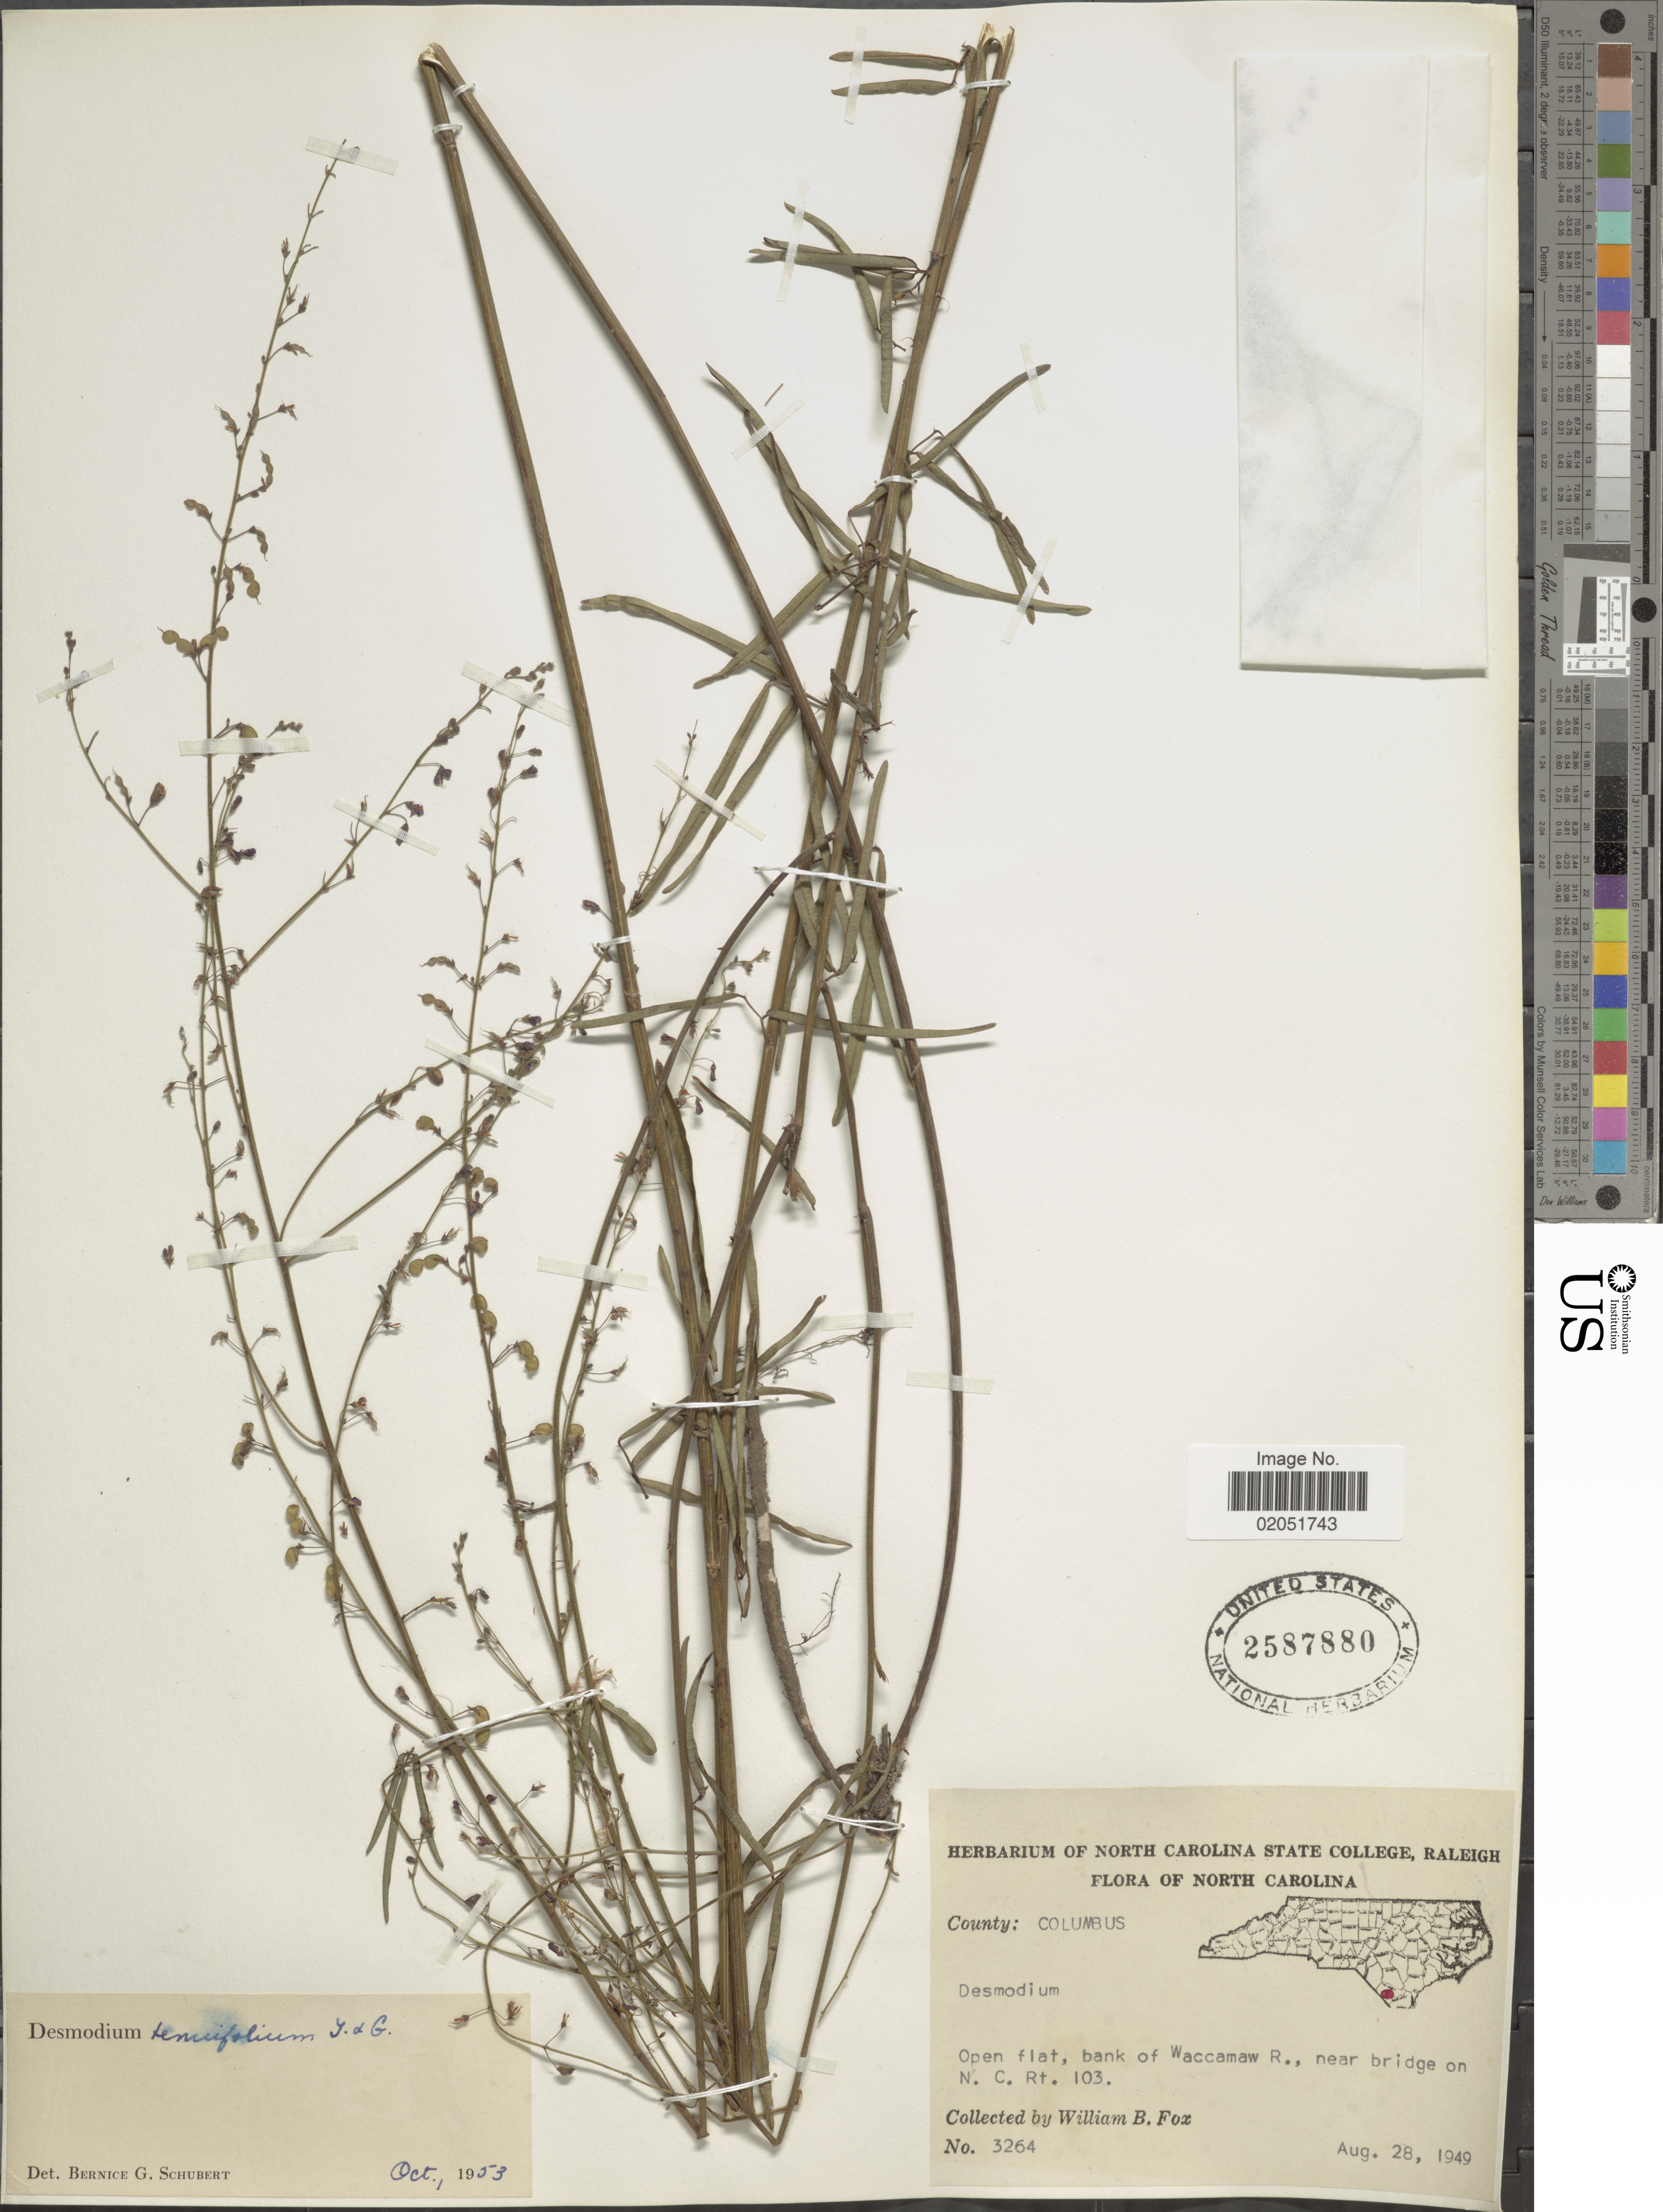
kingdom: Plantae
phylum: Tracheophyta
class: Magnoliopsida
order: Fabales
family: Fabaceae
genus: Desmodium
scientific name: Desmodium tenuifolium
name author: Torr. & A. Gray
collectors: W. B. Fox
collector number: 3264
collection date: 1949-08-28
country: United States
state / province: North Carolina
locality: Open flat, bank of Waccamaw R., near bridge on NC. Rt. 103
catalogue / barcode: US 2587880